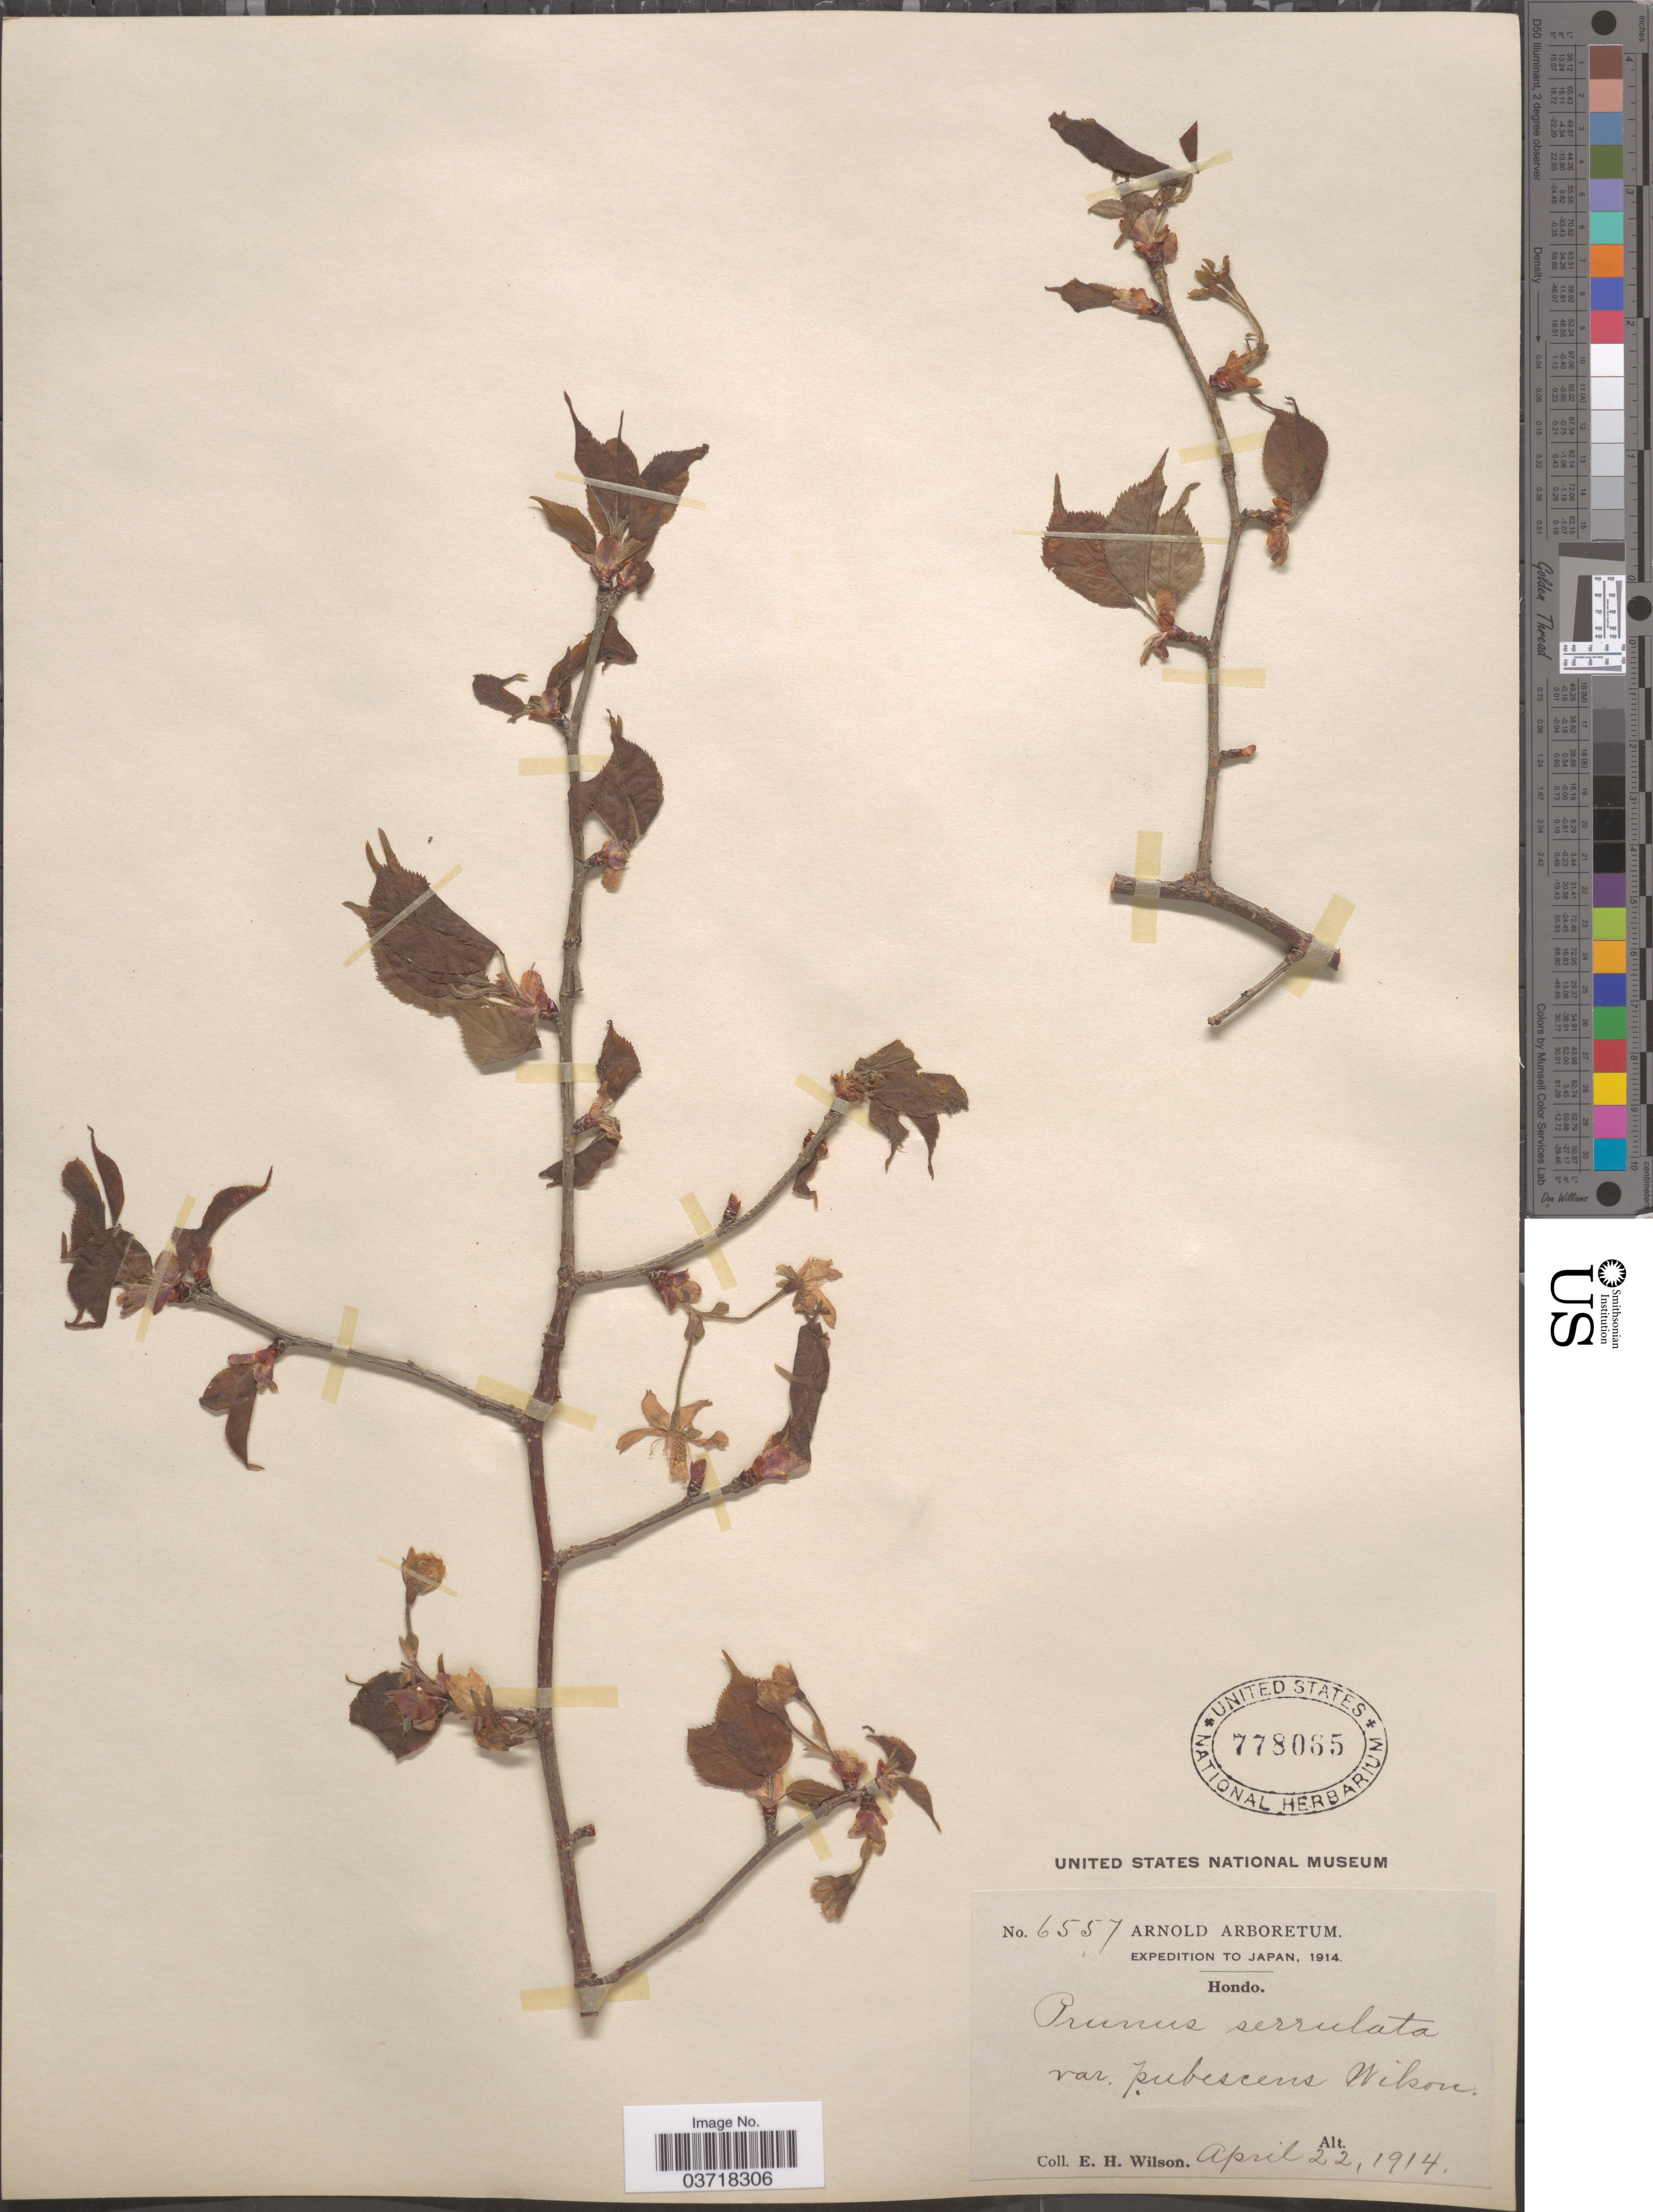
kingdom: Plantae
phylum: Tracheophyta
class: Magnoliopsida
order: Rosales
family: Rosaceae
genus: Prunus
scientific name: Prunus serrulata var. pubescens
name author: (Makino) Nakai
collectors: E. Wilson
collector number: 6557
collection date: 1914-04-22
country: Japan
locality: Hondo.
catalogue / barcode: US 778065